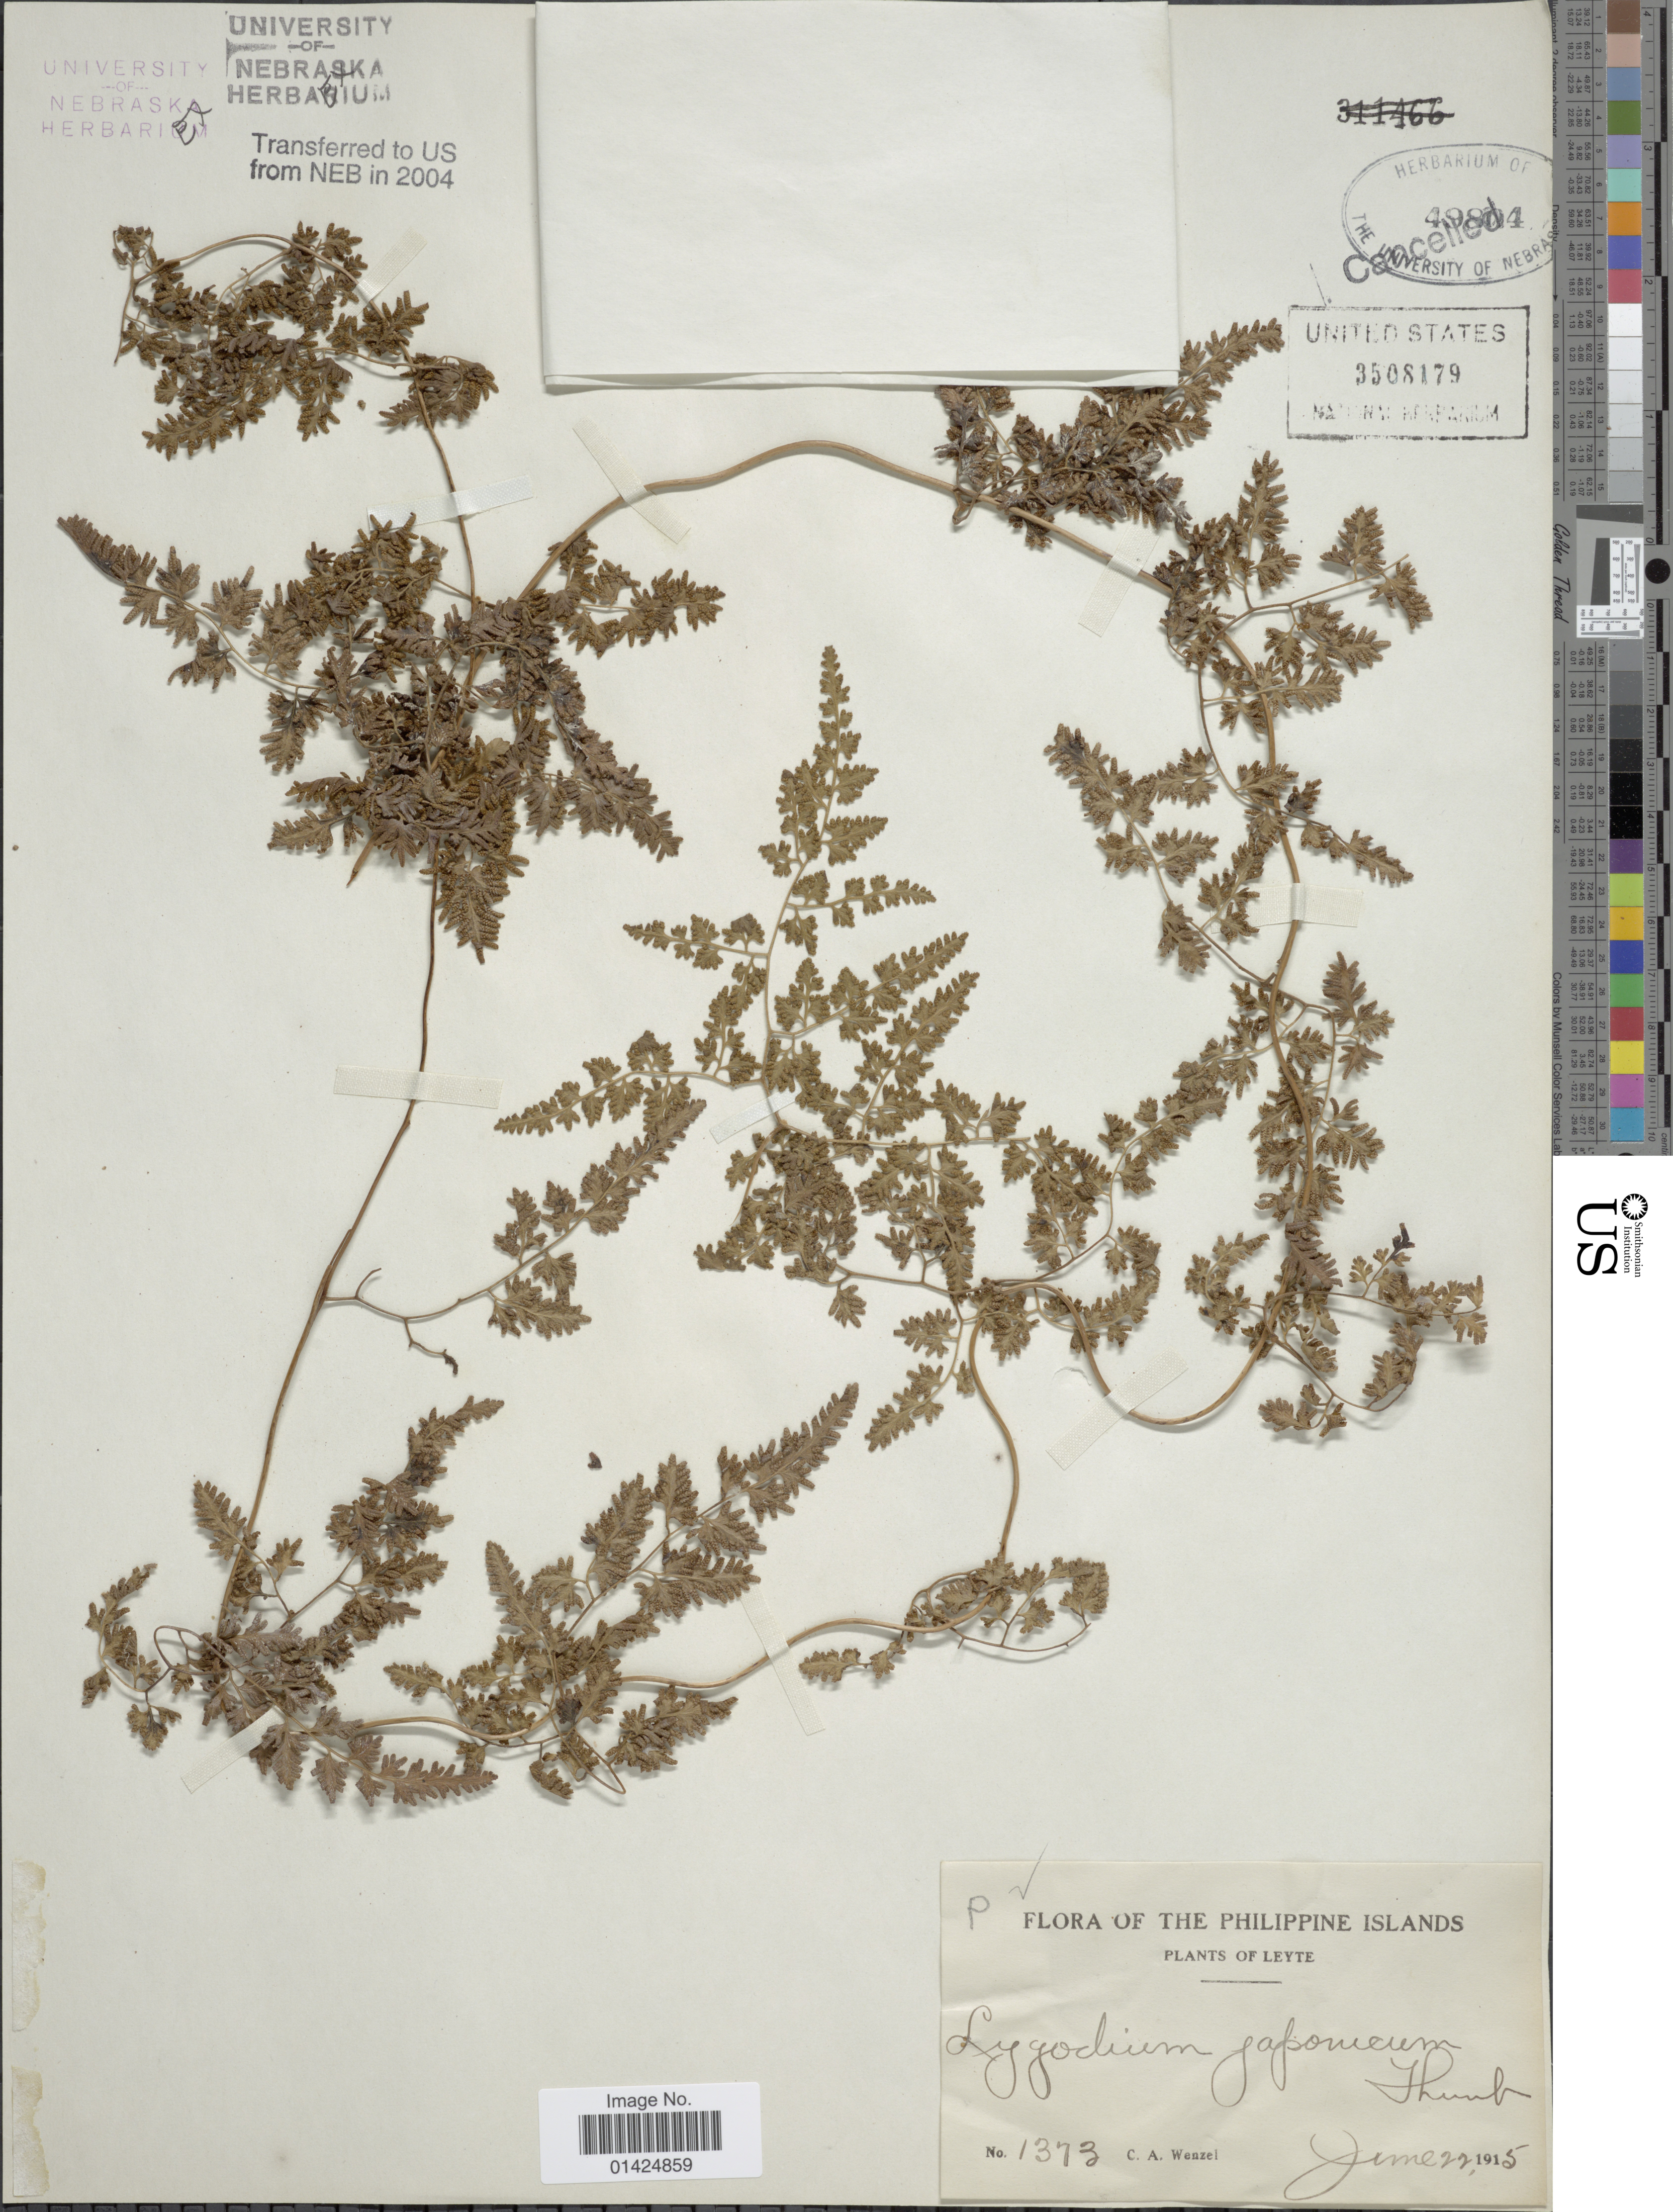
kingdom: Plantae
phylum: Tracheophyta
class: Polypodiopsida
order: Schizaeales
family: Lygodiaceae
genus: Lygodium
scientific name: Lygodium japonicum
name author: (Thunb.) Sw.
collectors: C. Wenzel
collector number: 1373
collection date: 1915-06-22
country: Philippines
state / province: Eastern Visayas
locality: Leyte.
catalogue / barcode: US 3508179